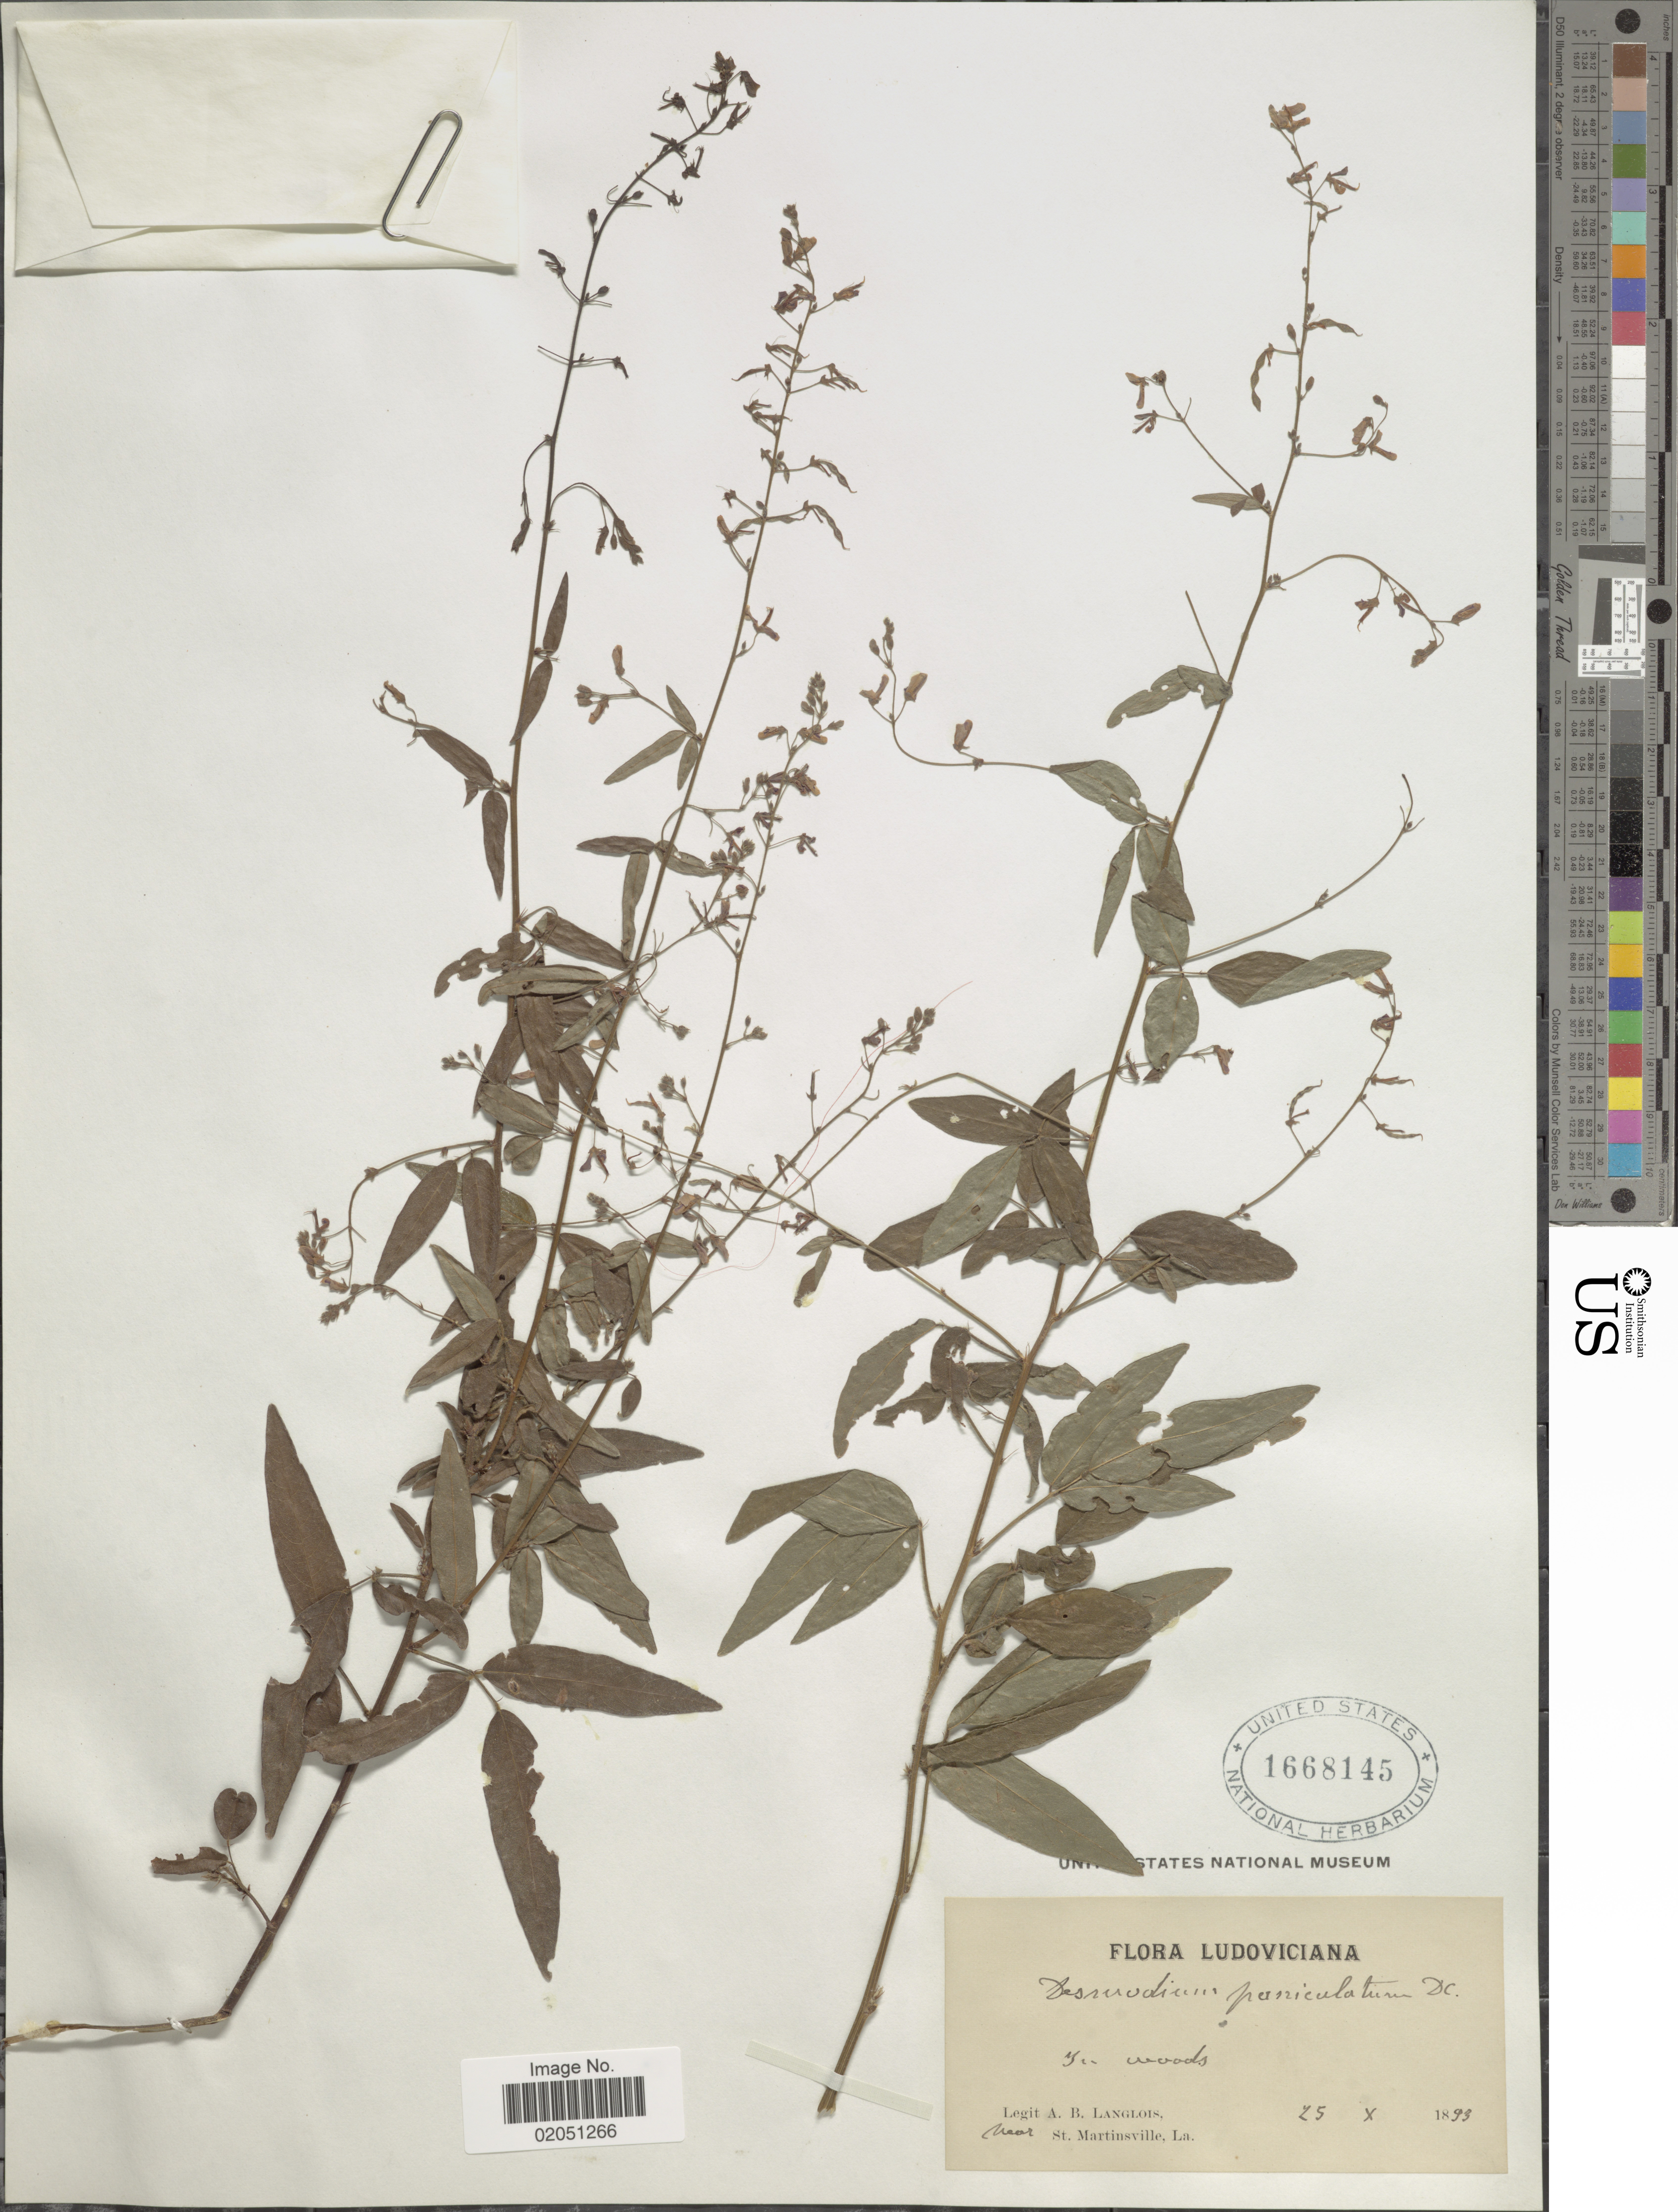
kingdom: Plantae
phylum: Tracheophyta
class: Magnoliopsida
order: Fabales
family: Fabaceae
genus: Desmodium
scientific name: Desmodium paniculatum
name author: (L.) DC.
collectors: A. Langlois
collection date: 1893-10-25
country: United States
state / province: Louisiana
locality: Ludoviciana, In woods, Near St. Martinsville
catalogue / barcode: US 1668145